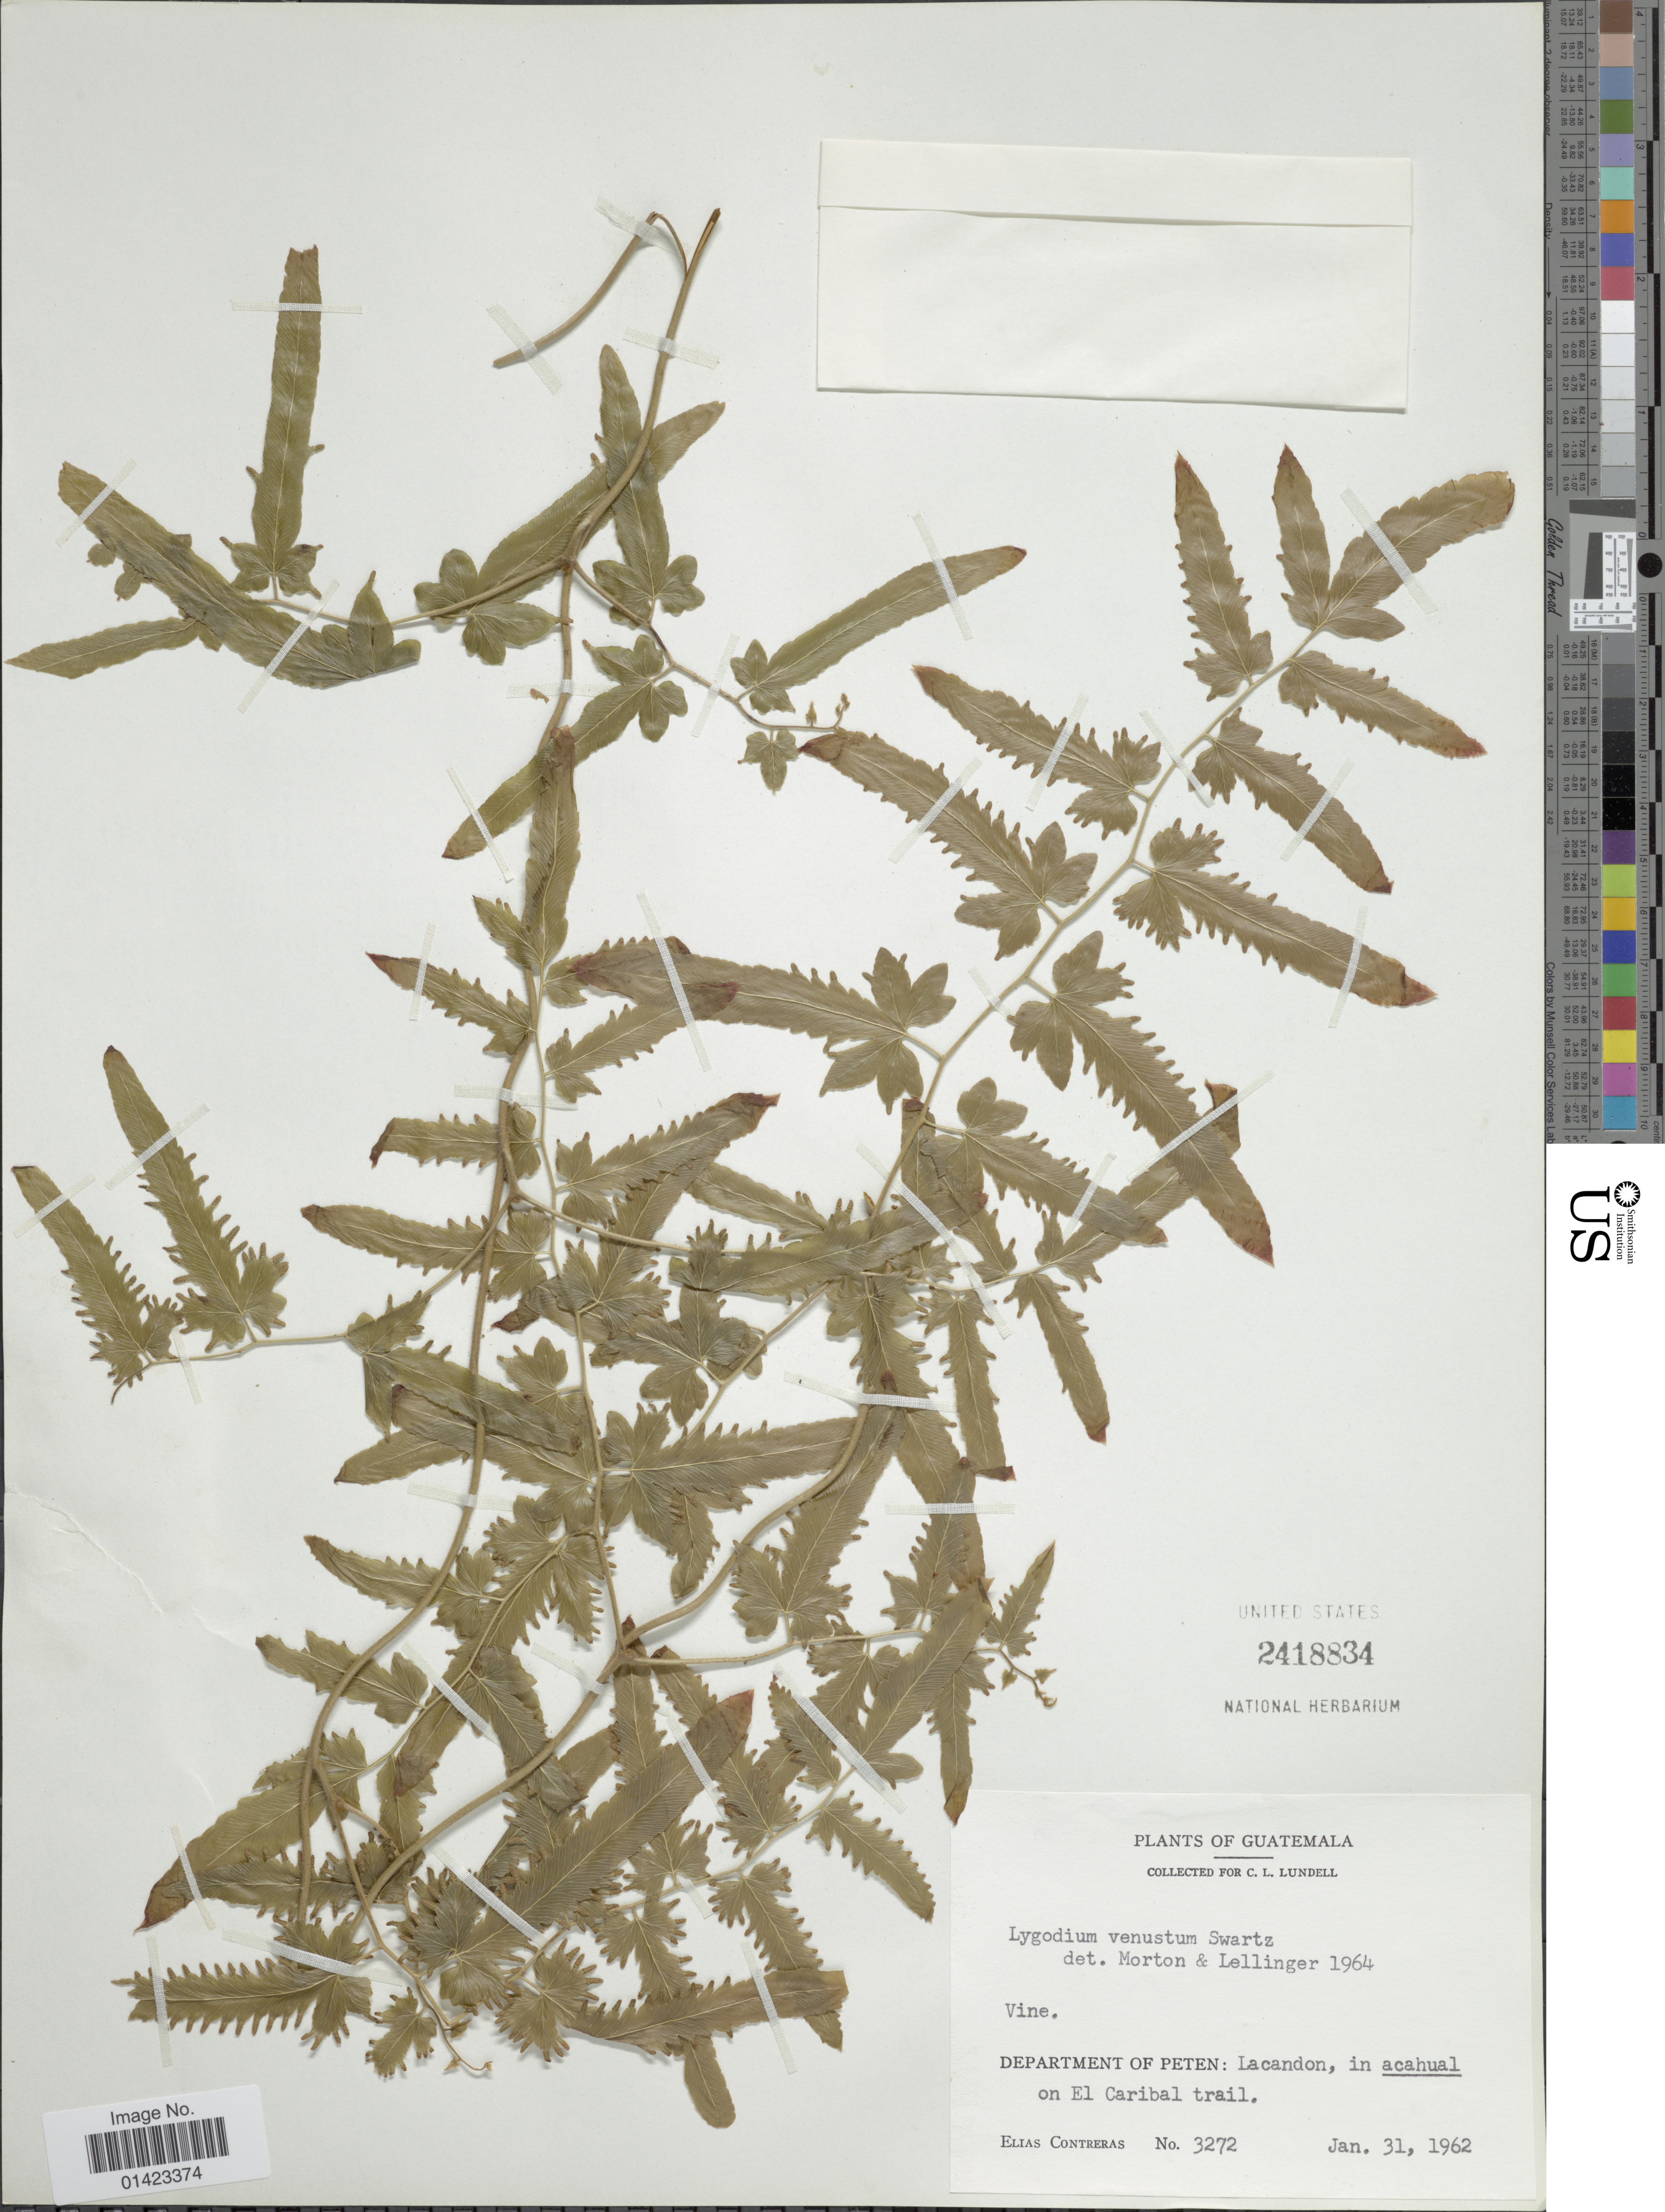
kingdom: Plantae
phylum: Tracheophyta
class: Polypodiopsida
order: Schizaeales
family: Lygodiaceae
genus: Lygodium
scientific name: Lygodium venustum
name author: Sw.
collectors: E. Contreras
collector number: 3272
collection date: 1962-01-31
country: Guatemala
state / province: El Petén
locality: Department of Peten: Lacandon, in acahual on El Caribal trail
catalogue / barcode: US 2418834